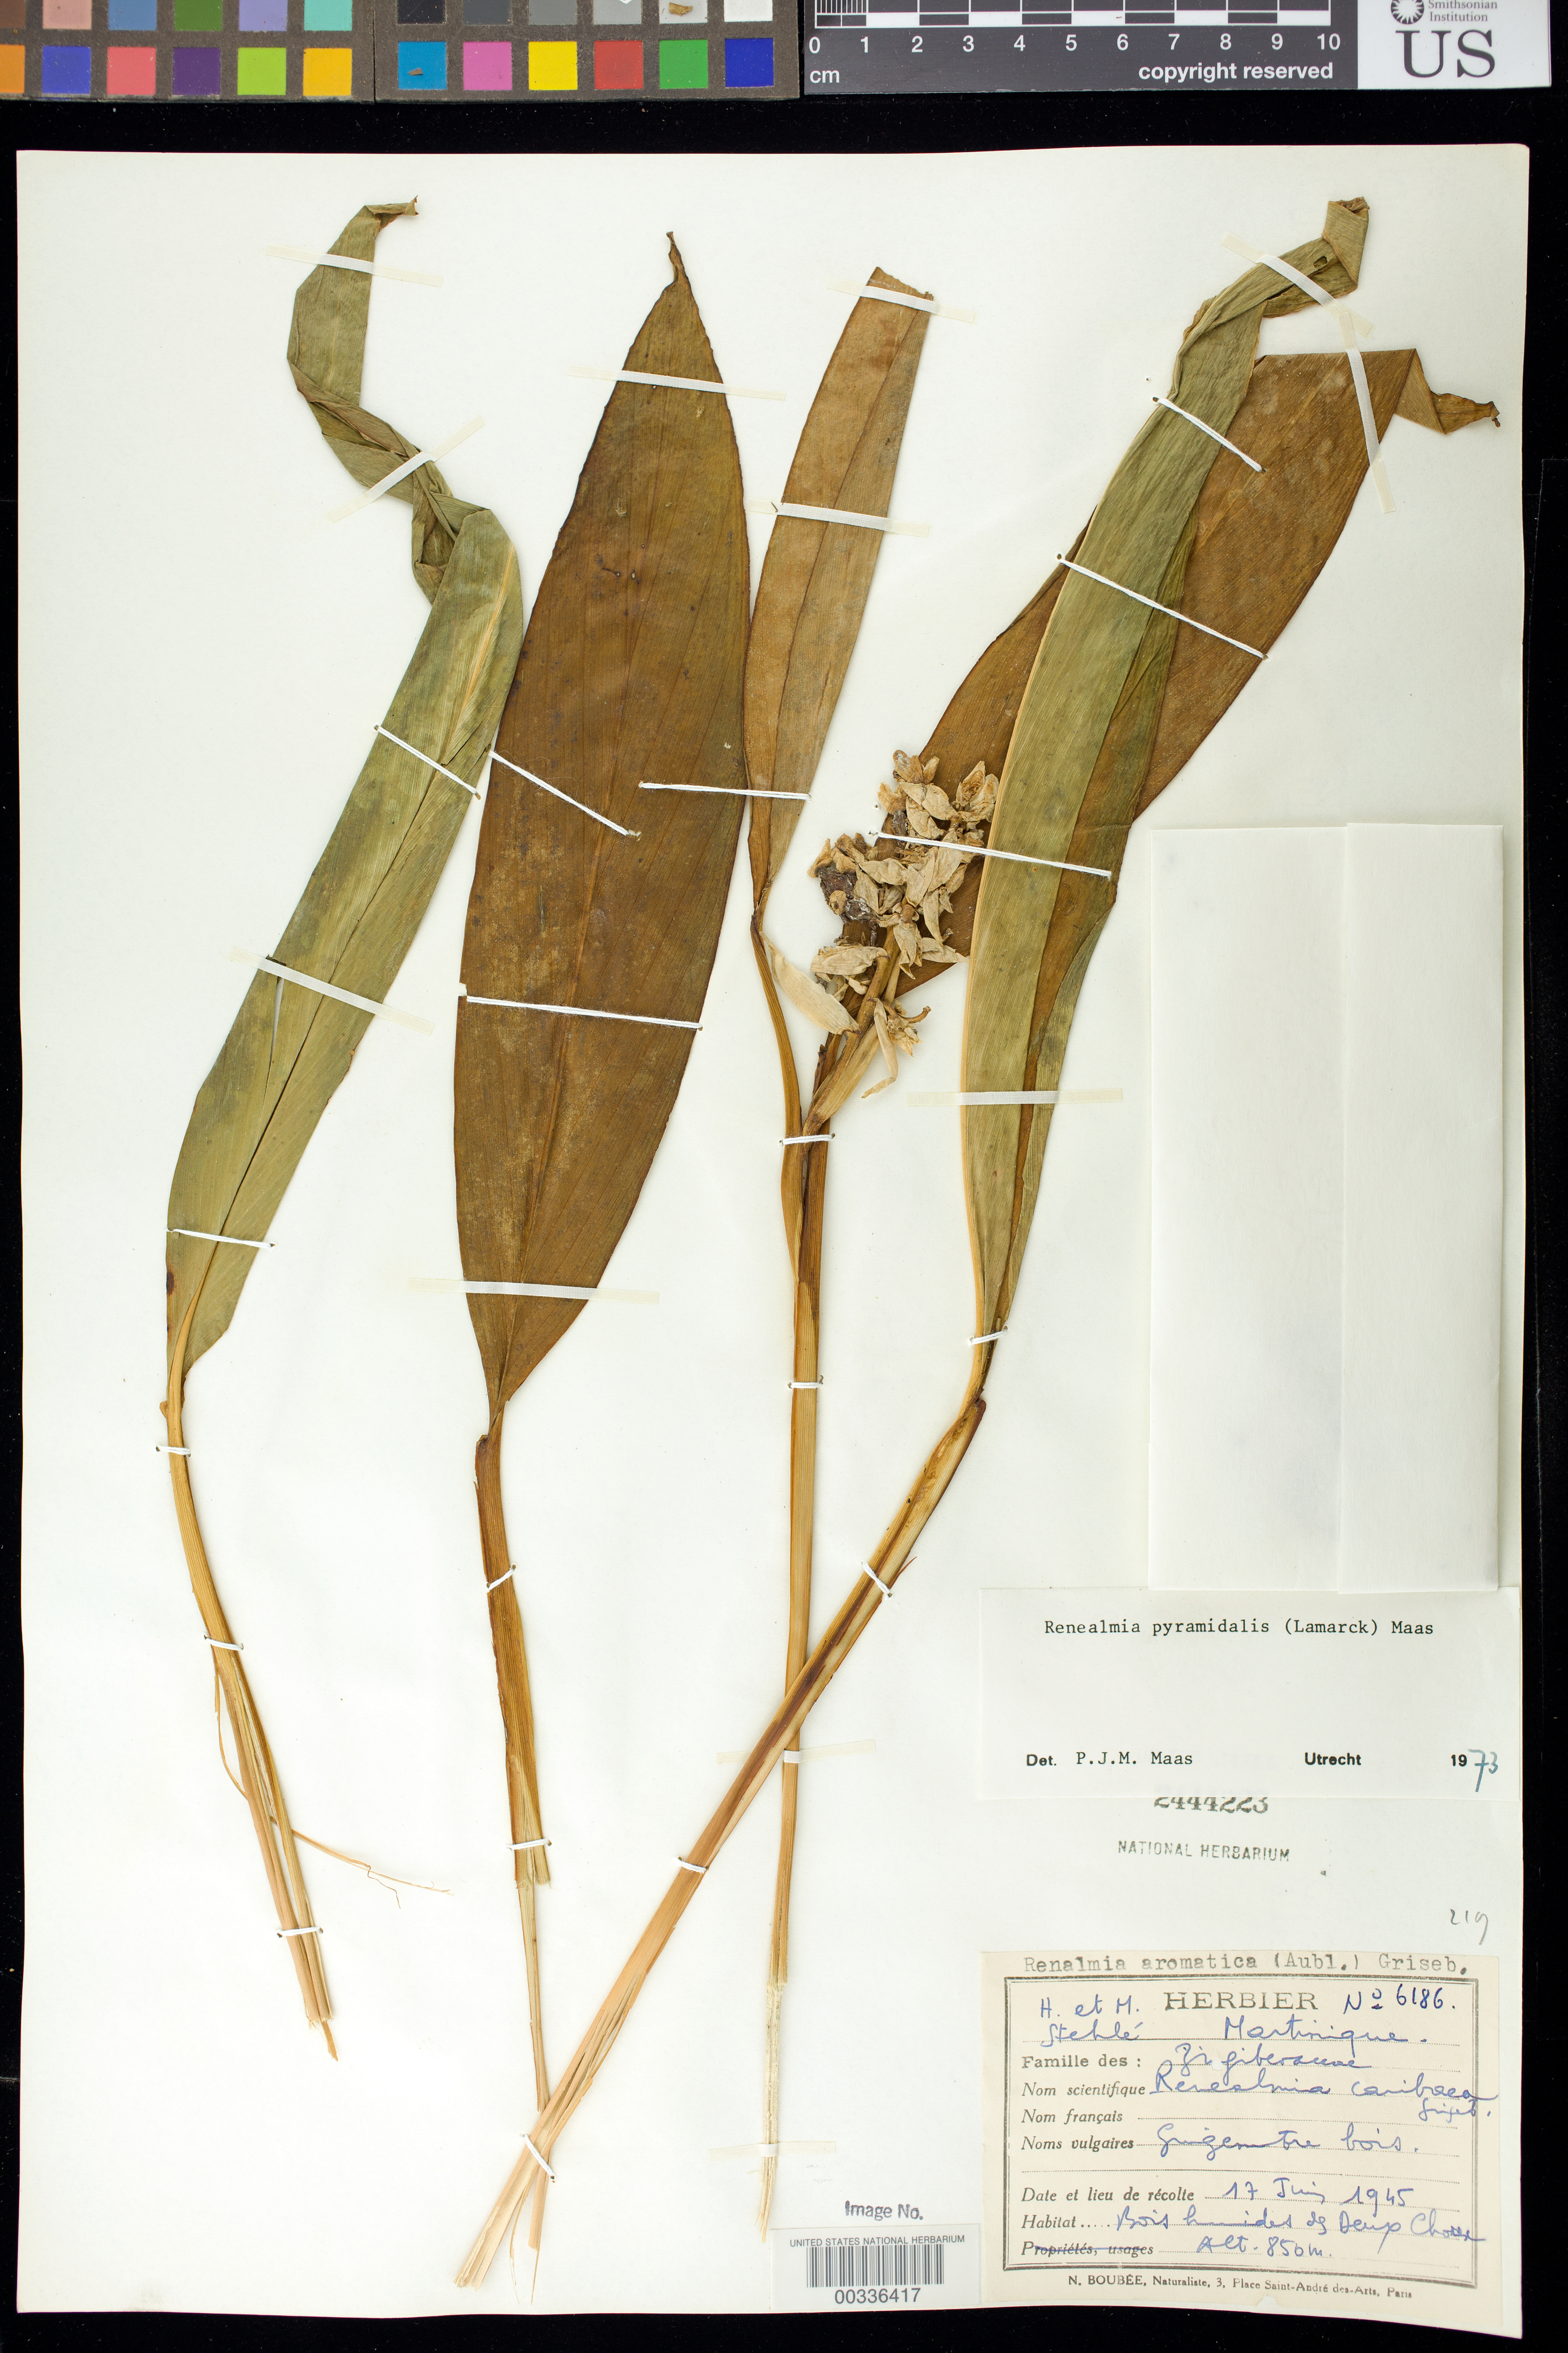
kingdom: Plantae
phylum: Tracheophyta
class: Liliopsida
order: Zingiberales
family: Zingiberaceae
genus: Renealmia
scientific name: Renealmia pyramidalis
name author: (Lam.) Maas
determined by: Maas, Paul J. M.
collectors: H. Stehlé & M. Stehlé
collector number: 6186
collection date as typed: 17 Jun 1945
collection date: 1945-06-17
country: Martinique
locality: Bois humides de deux choux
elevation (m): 850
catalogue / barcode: US 2444223